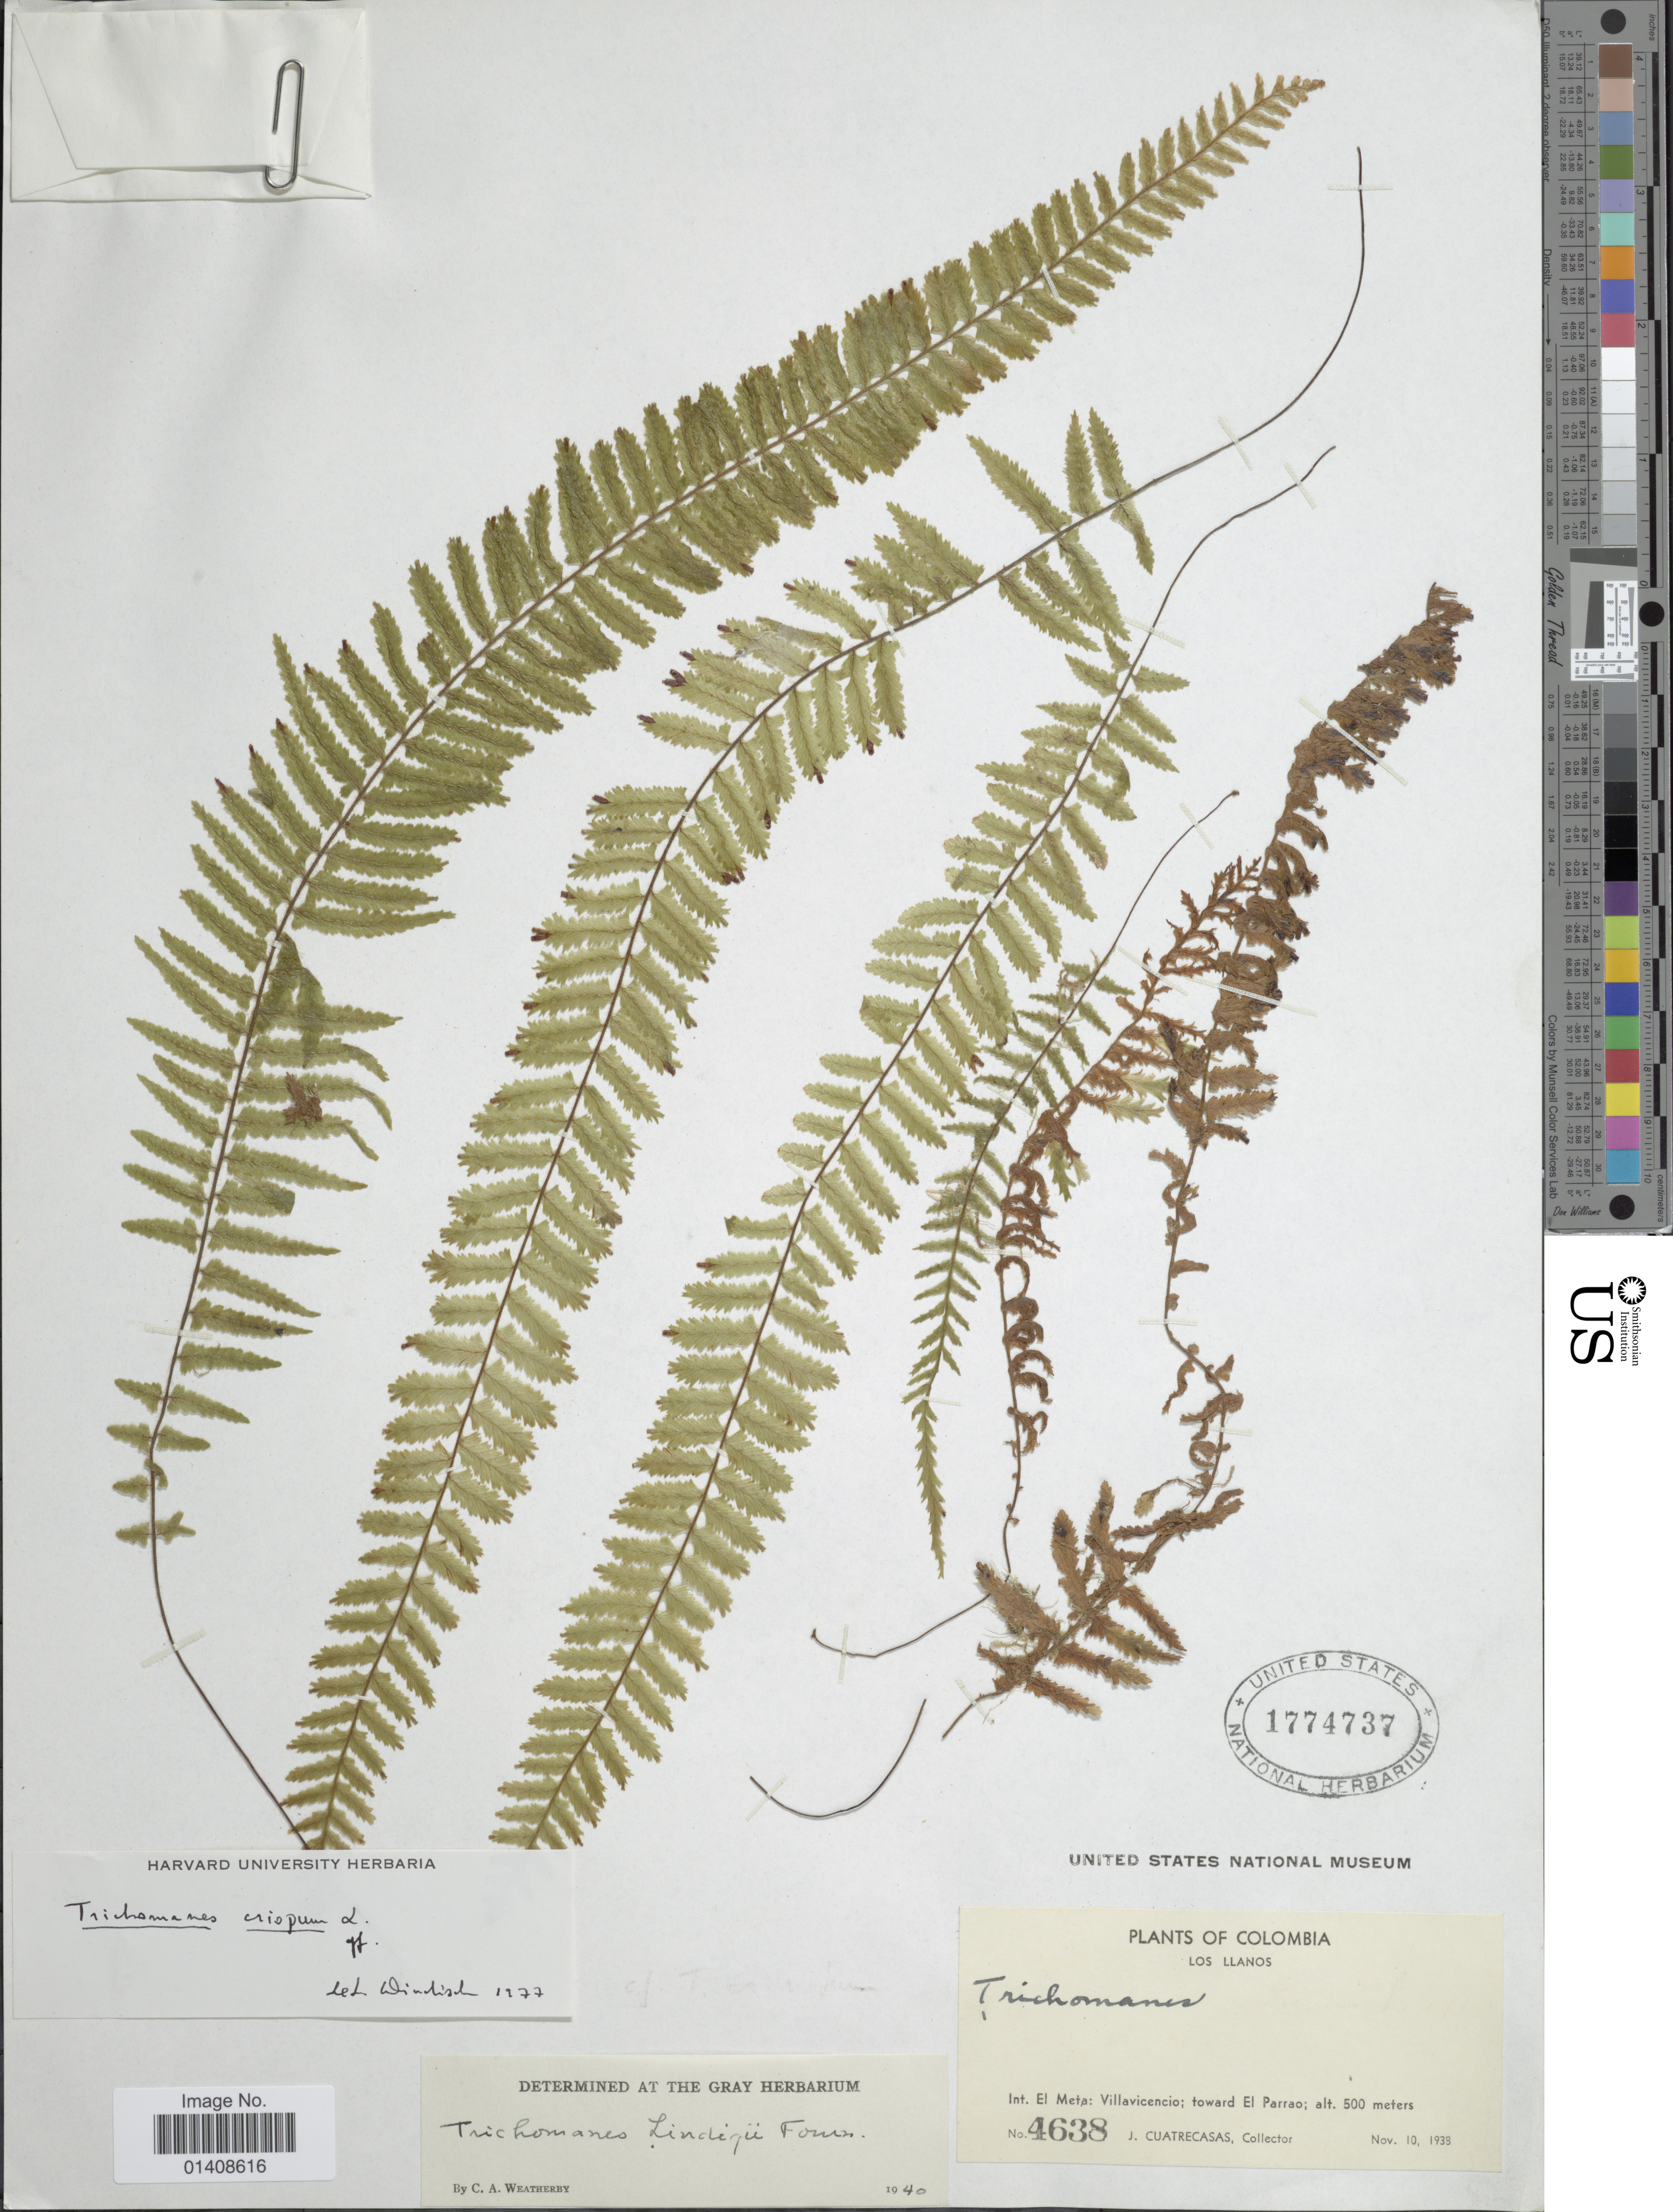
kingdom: Plantae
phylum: Tracheophyta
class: Polypodiopsida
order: Hymenophyllales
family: Hymenophyllaceae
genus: Trichomanes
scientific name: Trichomanes crispum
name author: L.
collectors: J. Cuatrecasas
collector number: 4638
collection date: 1938-11-10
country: Colombia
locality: Los LLanos, Int. El Meta: Villavicencio; towards El Parrao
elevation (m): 500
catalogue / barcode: US 1774737